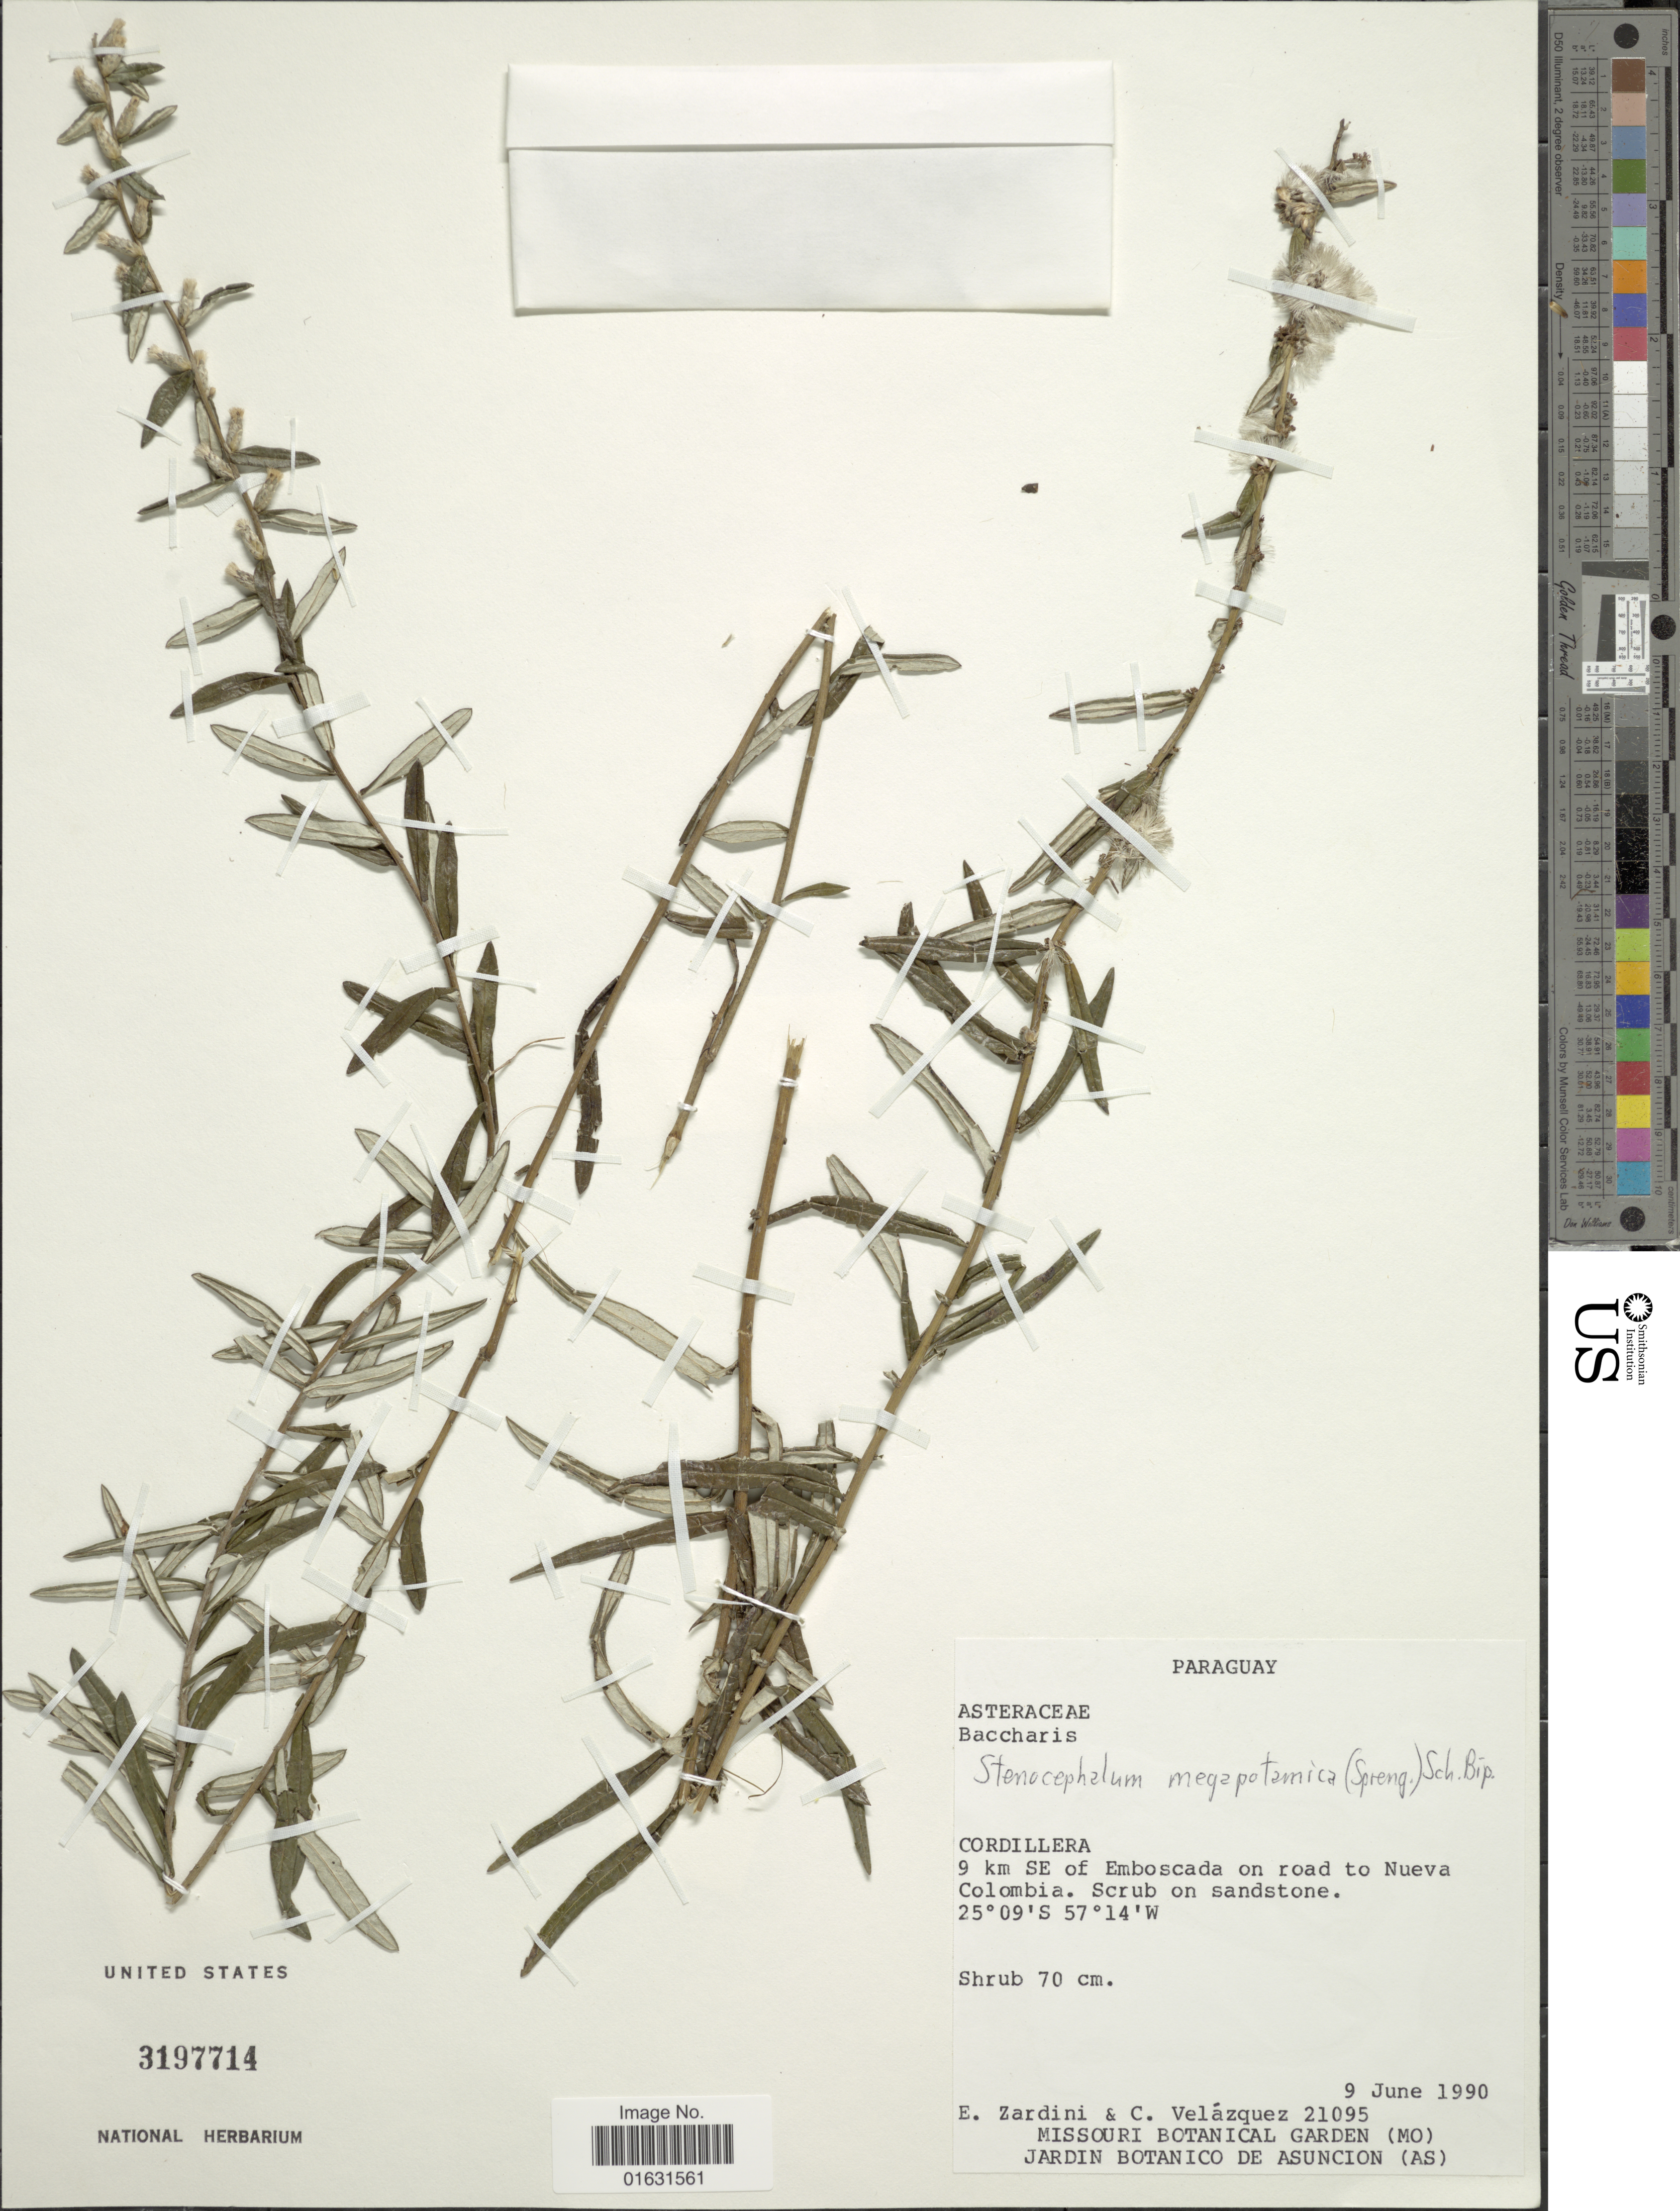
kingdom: Plantae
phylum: Tracheophyta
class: Magnoliopsida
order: Asterales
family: Asteraceae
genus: Stenocephalum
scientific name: Stenocephalum megapotamicum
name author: (Spreng.) Sch. Bip.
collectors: E. M. Zardini & C. Velázquez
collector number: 21095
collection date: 1990-06-09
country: Paraguay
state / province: Cordillera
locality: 9 km SE of Emboscada on road to Nueva Colombia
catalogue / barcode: US 3197714